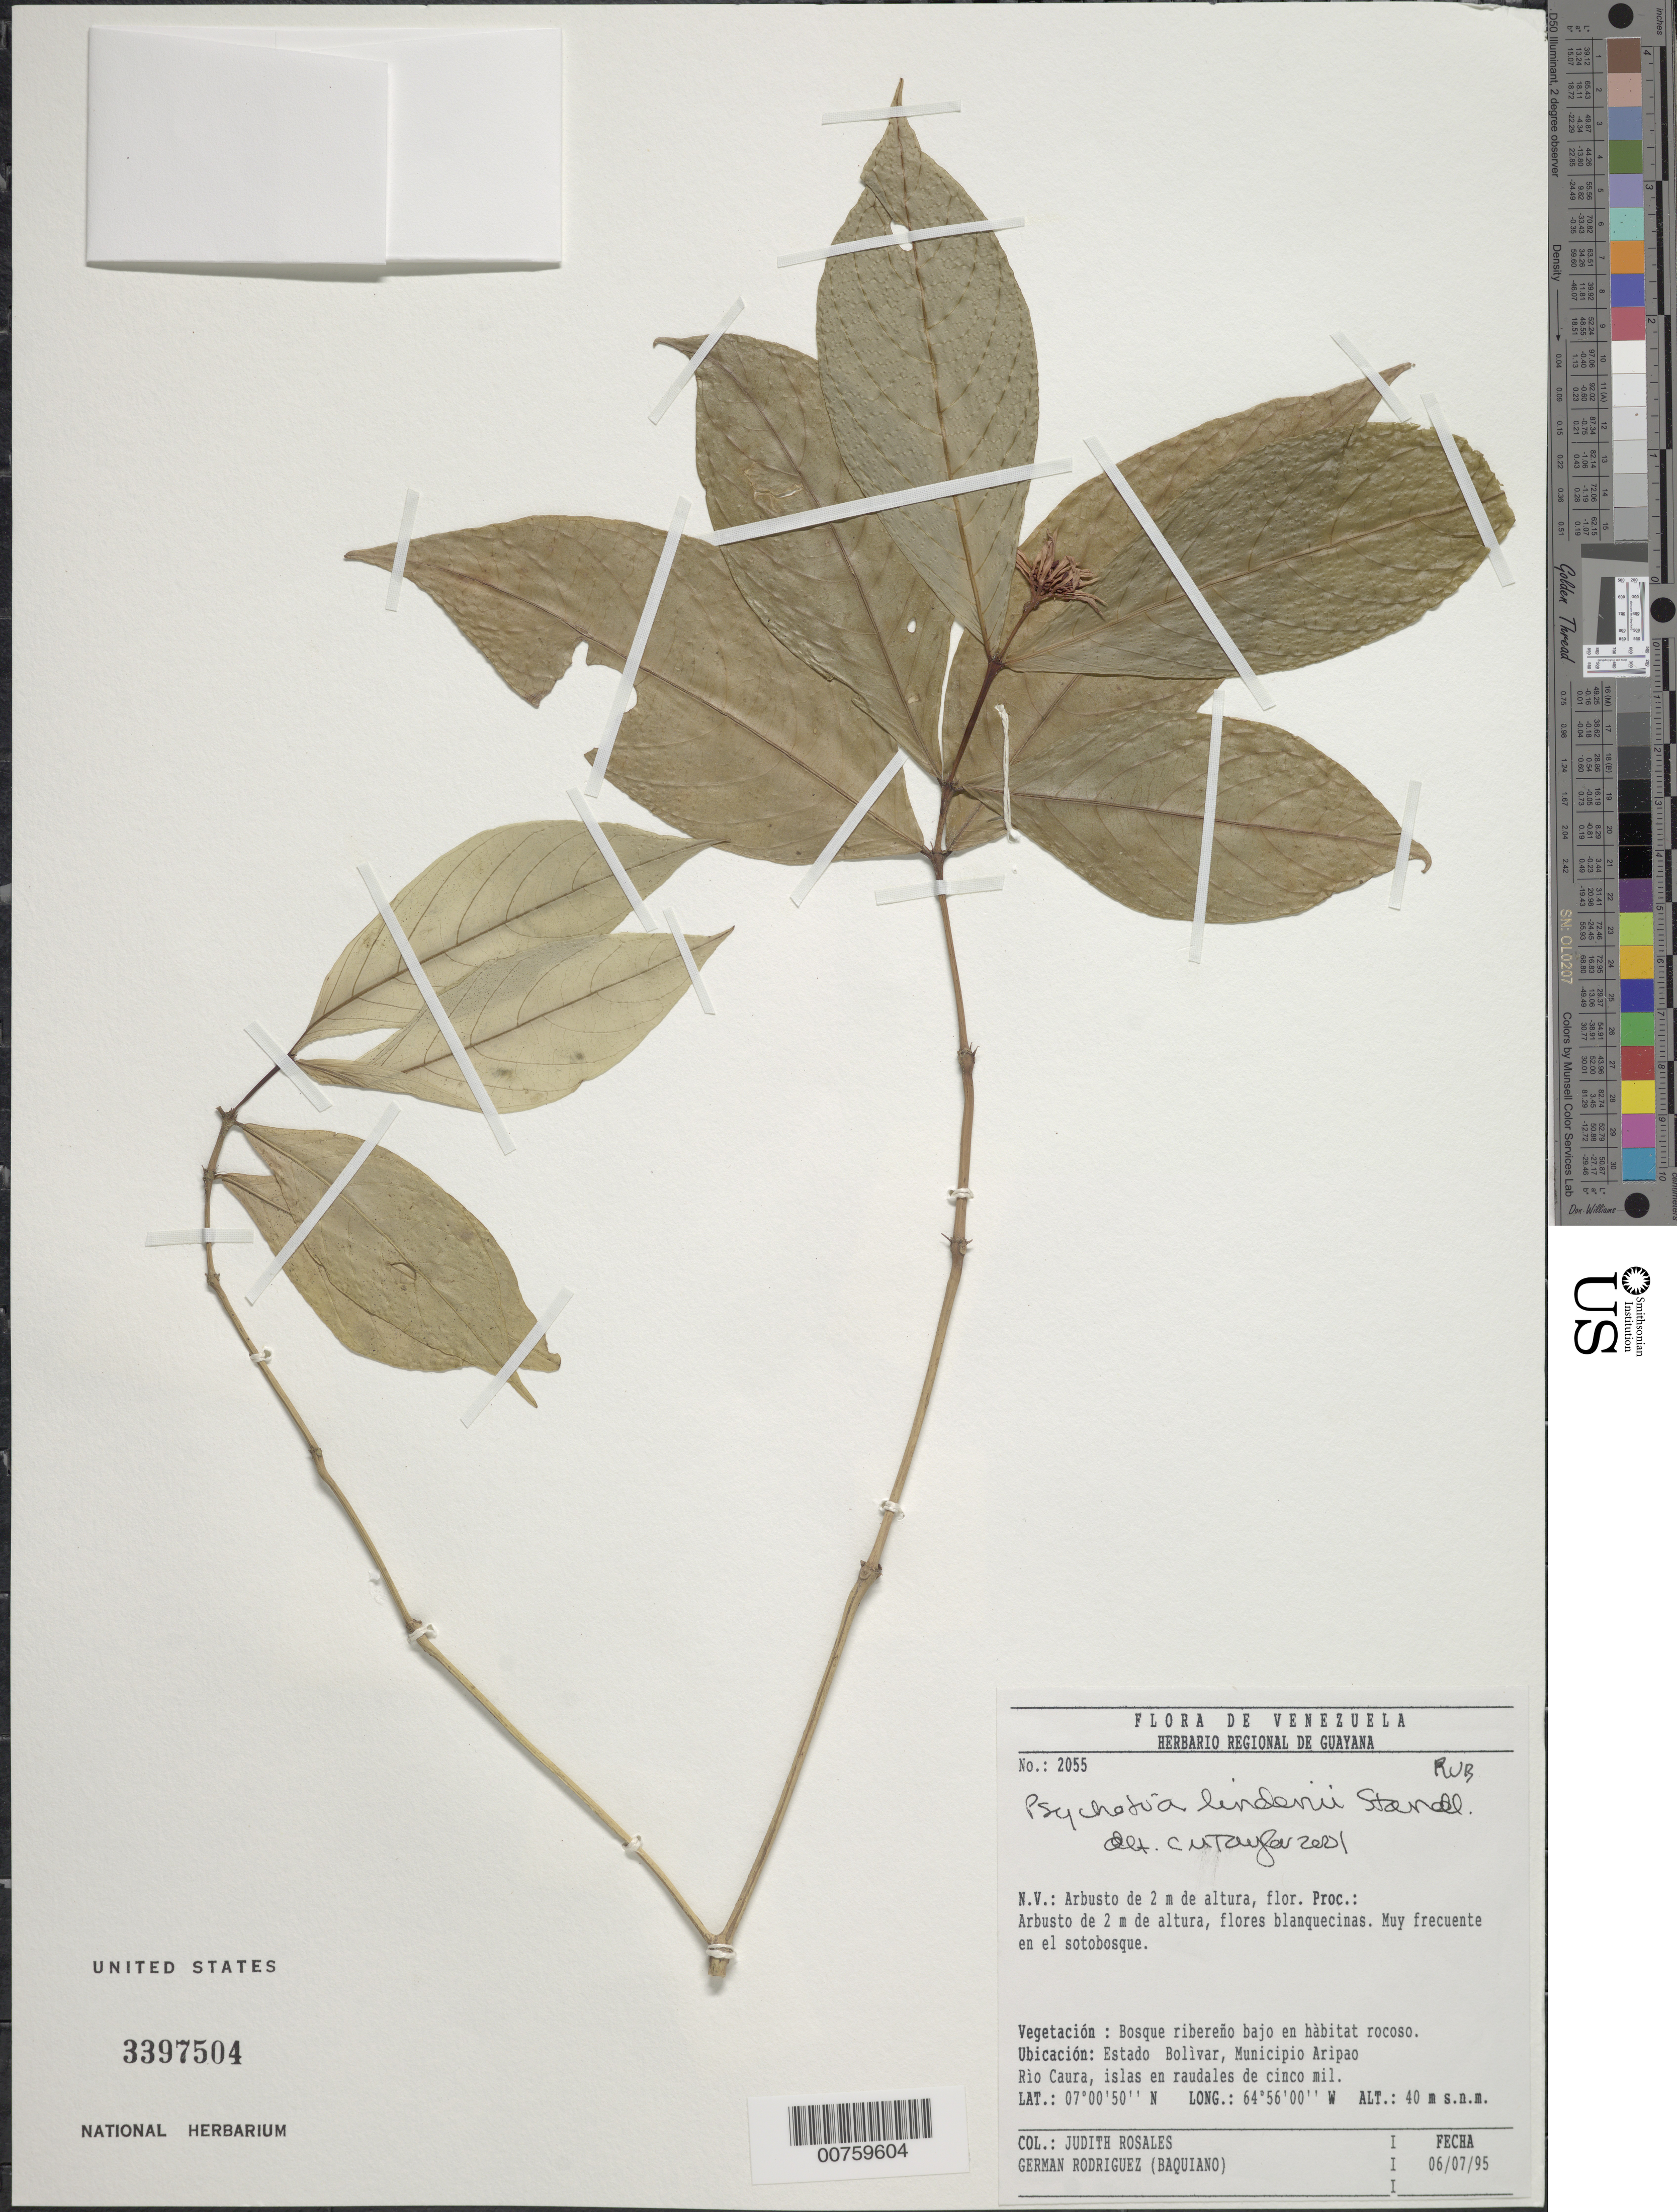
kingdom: Plantae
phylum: Tracheophyta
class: Magnoliopsida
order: Gentianales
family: Rubiaceae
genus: Psychotria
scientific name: Psychotria lindenii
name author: Standl.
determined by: Taylor, Charlotte M.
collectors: J. Rosales & G. Rodriguez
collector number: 2055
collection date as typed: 6-Jul-95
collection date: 1995-07-06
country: Venezuela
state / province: Bolívar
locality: Mun. Aripao, Río Caura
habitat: Islas en raudales de cinco mil; en el sotobosque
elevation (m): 40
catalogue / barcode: US 3397504